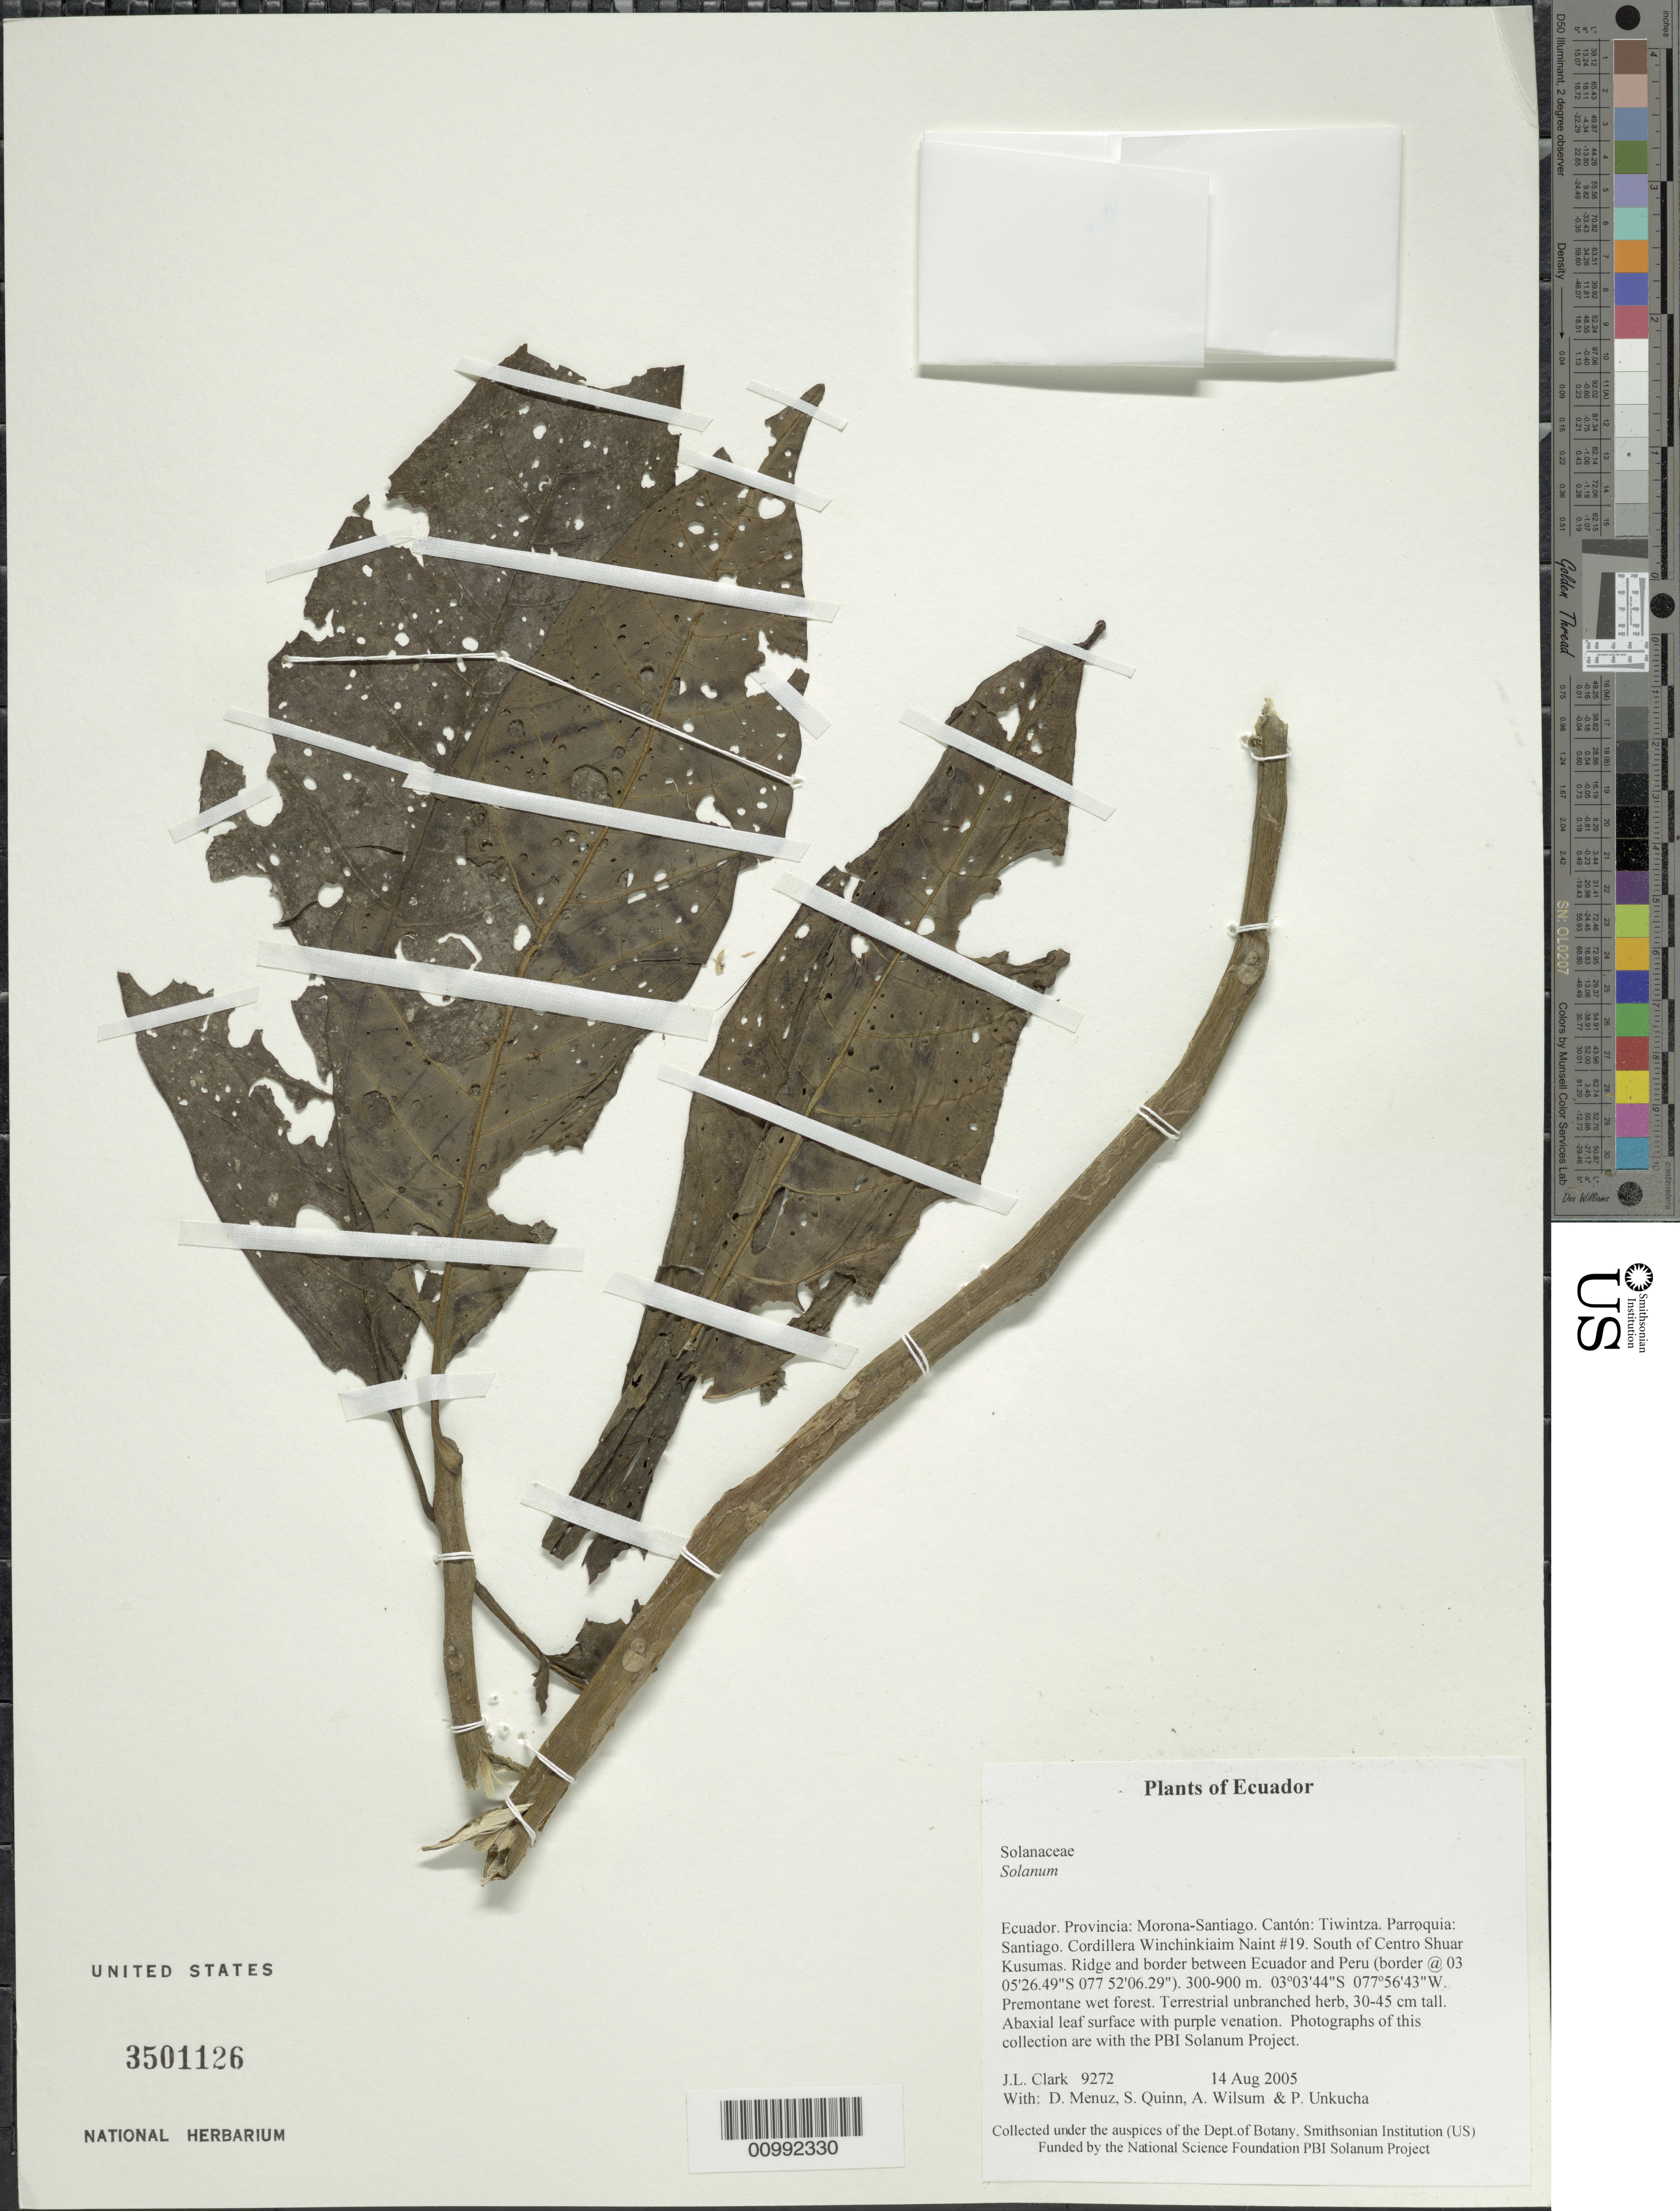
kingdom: Plantae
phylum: Tracheophyta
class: Magnoliopsida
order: Solanales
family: Solanaceae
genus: Solanum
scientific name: Solanum anceps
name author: Ruiz & Pav.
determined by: Knapp, S. D.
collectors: J. L. Clark, D. Menuz, S. Quinn, A. Wilsum & P. Unkucha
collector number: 9272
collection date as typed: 14 Aug 2005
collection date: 2005-08-14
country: Ecuador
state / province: Morona-Santiago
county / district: Tiwintza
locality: Parroquia: Santiago. Cordillera Winchinkiaim Naint #19. South of Centro Shuar Kusumas. Ridge and border between Ecuador and Peru (border @ 03°05'26.49"S 077°52'06.29").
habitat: Premontane wet forest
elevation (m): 300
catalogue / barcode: US 3501126